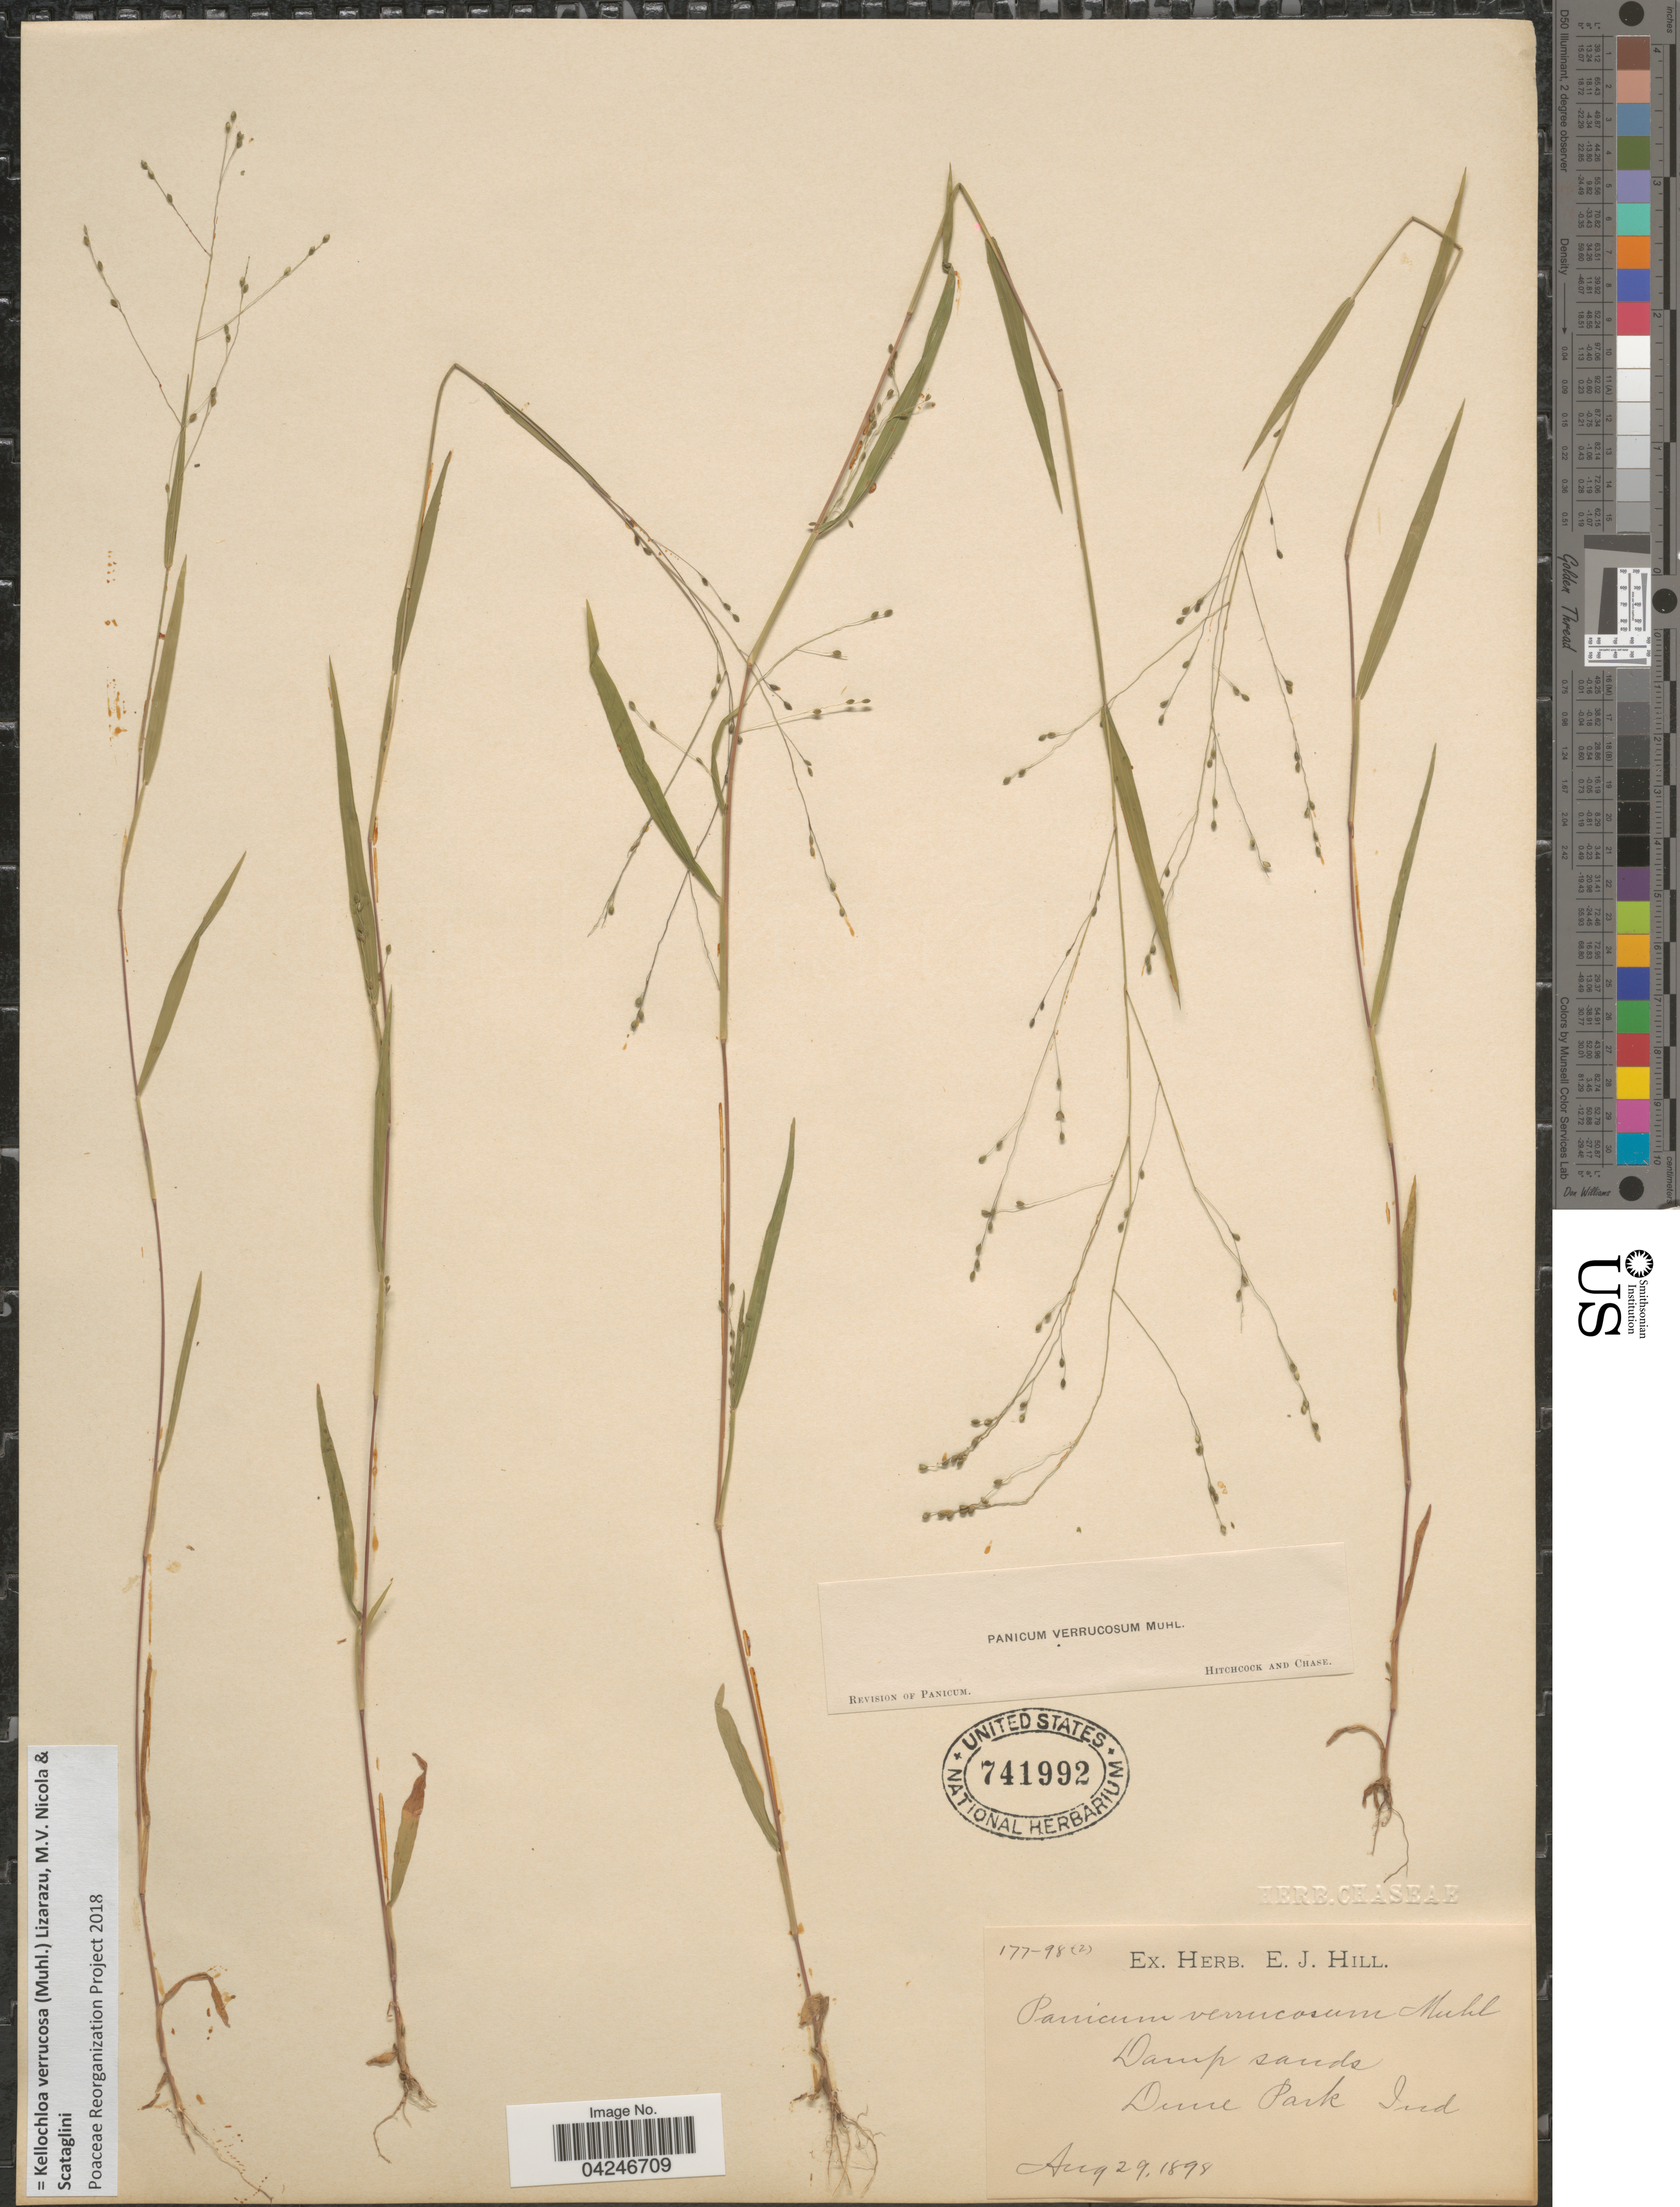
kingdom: Plantae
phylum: Tracheophyta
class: Liliopsida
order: Poales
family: Poaceae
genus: Kellochloa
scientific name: Kellochloa verrucosa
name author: (Muhl.) Lizarazu et al.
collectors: Ex herb. E. J. Hill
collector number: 177-98/(2)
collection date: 1898-08-29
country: United States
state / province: Indiana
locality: Damp sands Dune Park.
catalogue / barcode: US 741992